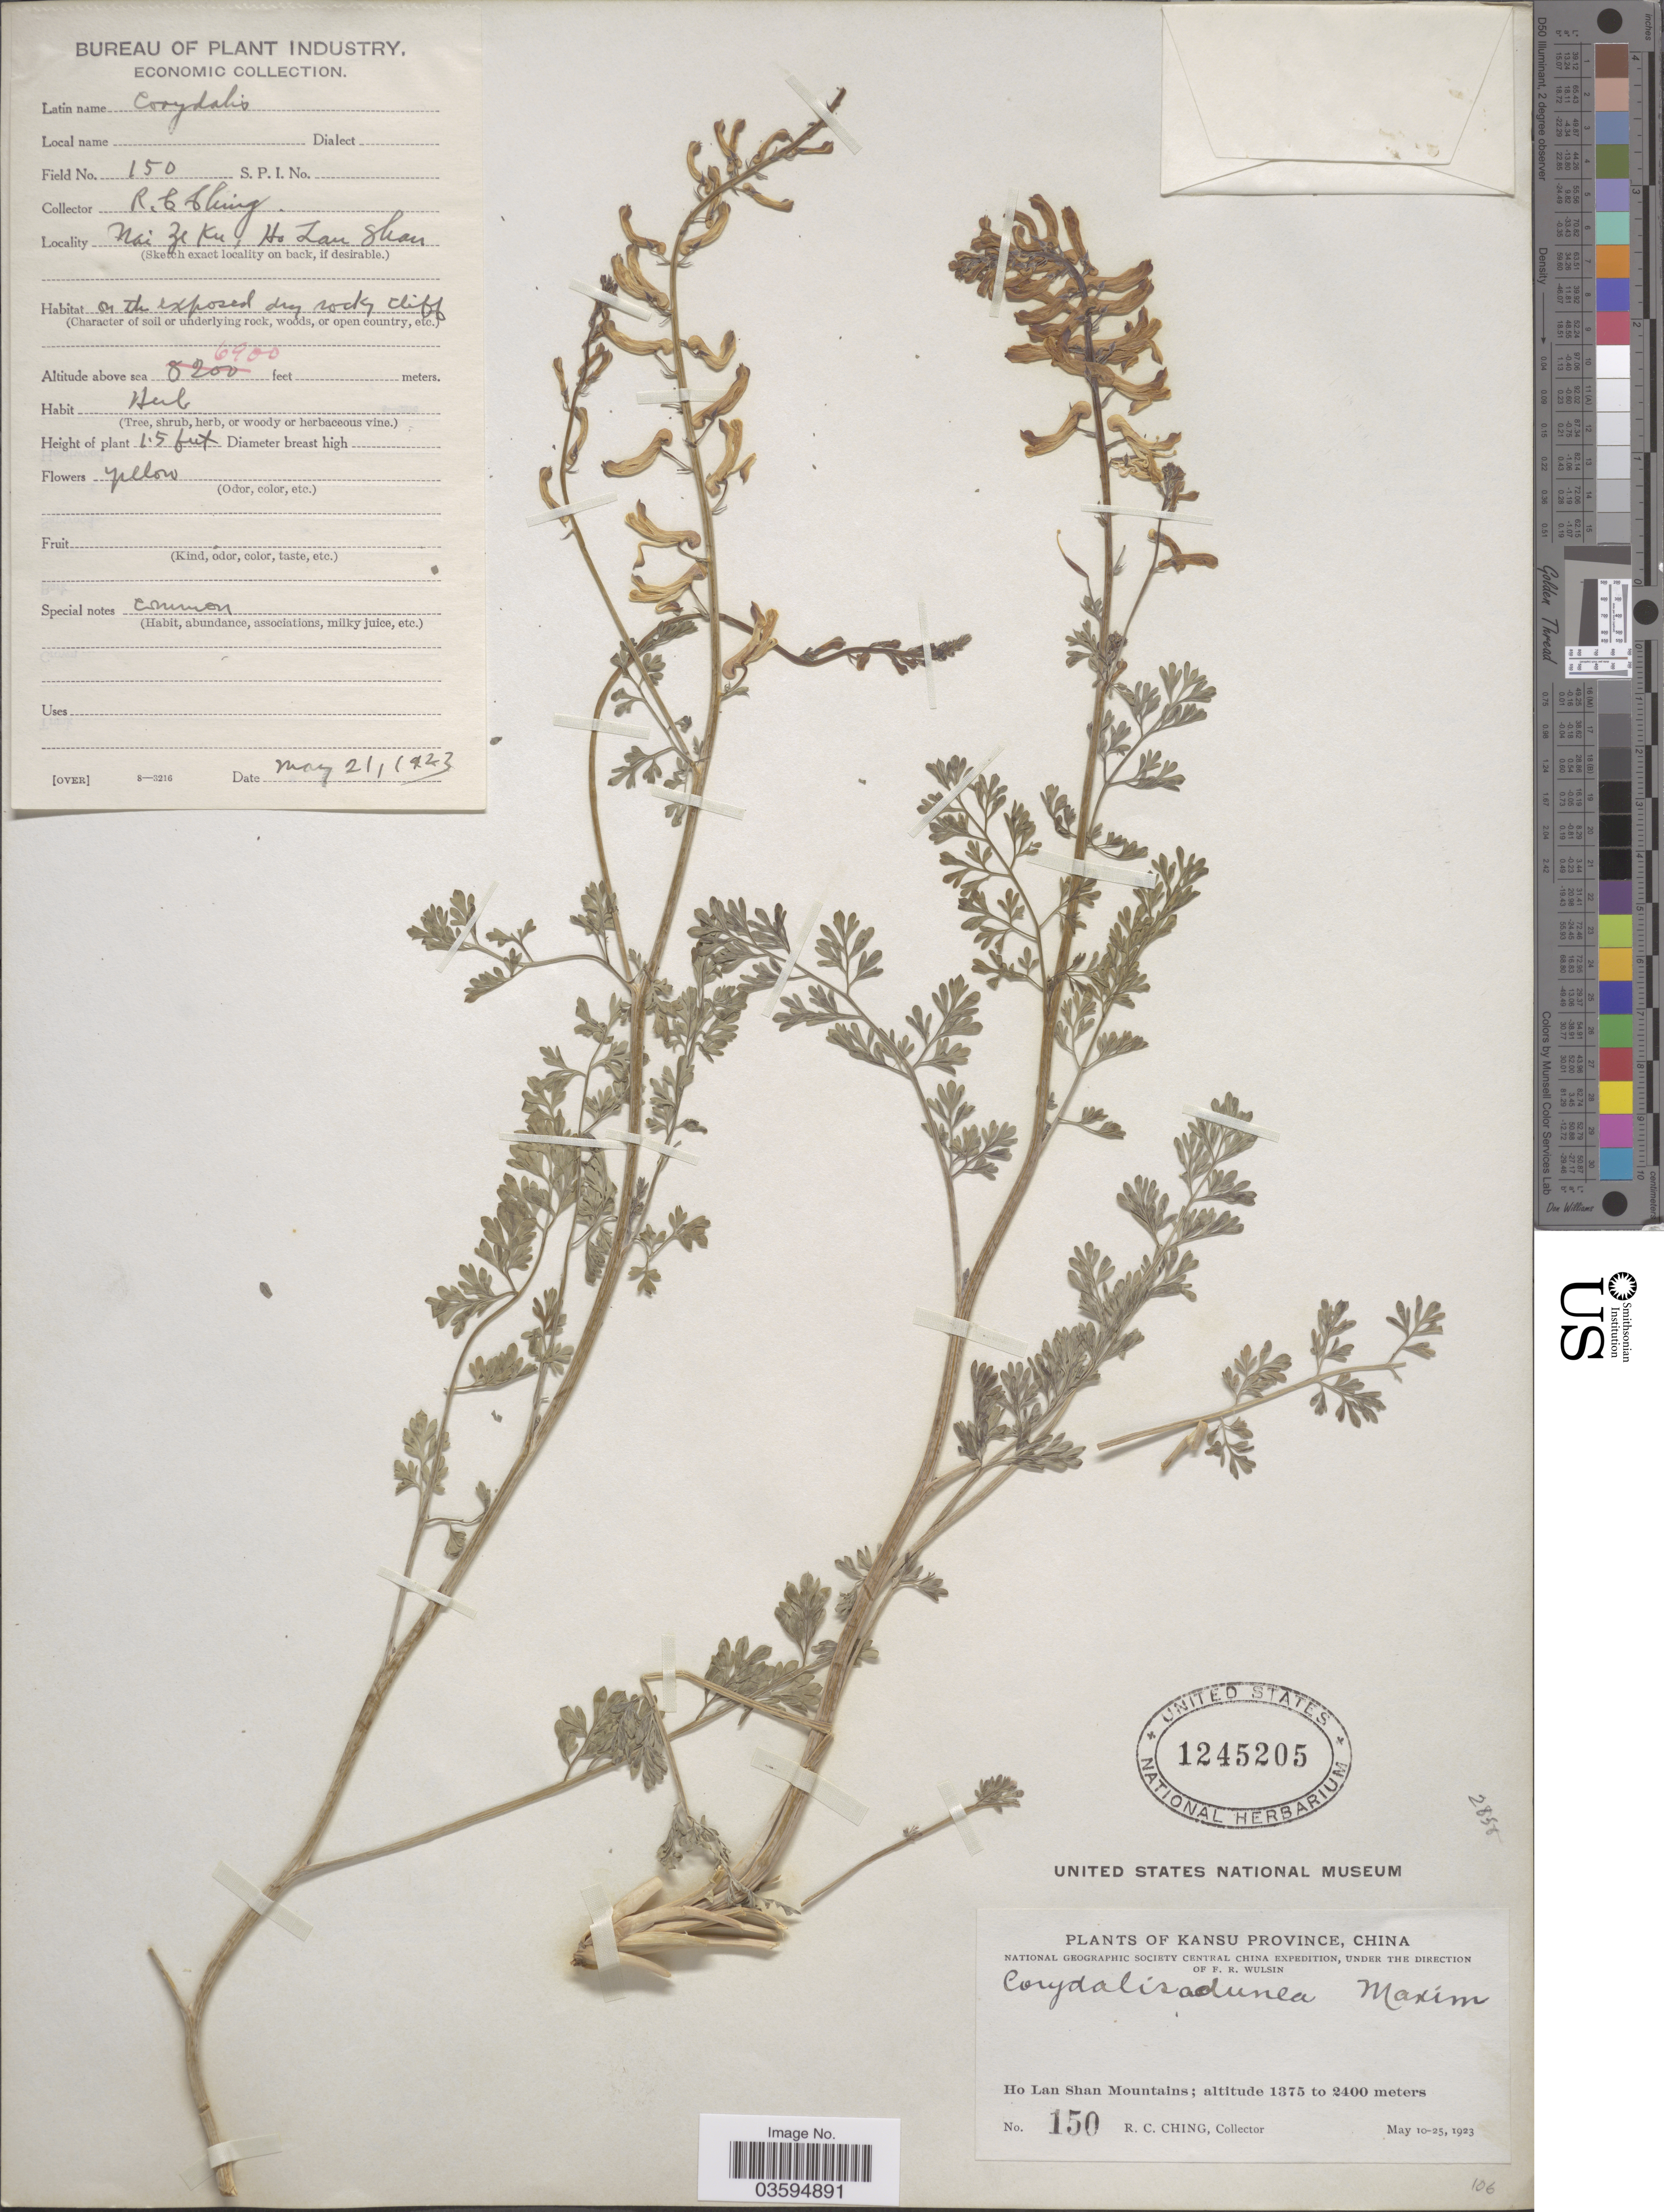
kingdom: Plantae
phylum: Tracheophyta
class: Magnoliopsida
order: Ranunculales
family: Papaveraceae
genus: Corydalis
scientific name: Corydalis adunca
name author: Maxim.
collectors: R. C. Ching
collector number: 150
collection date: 1923-05-21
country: China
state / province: Gansu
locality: Kansu Province. Ho Lan Shan Mountains. Nai Ze Ku.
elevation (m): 2103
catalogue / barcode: US 1245205